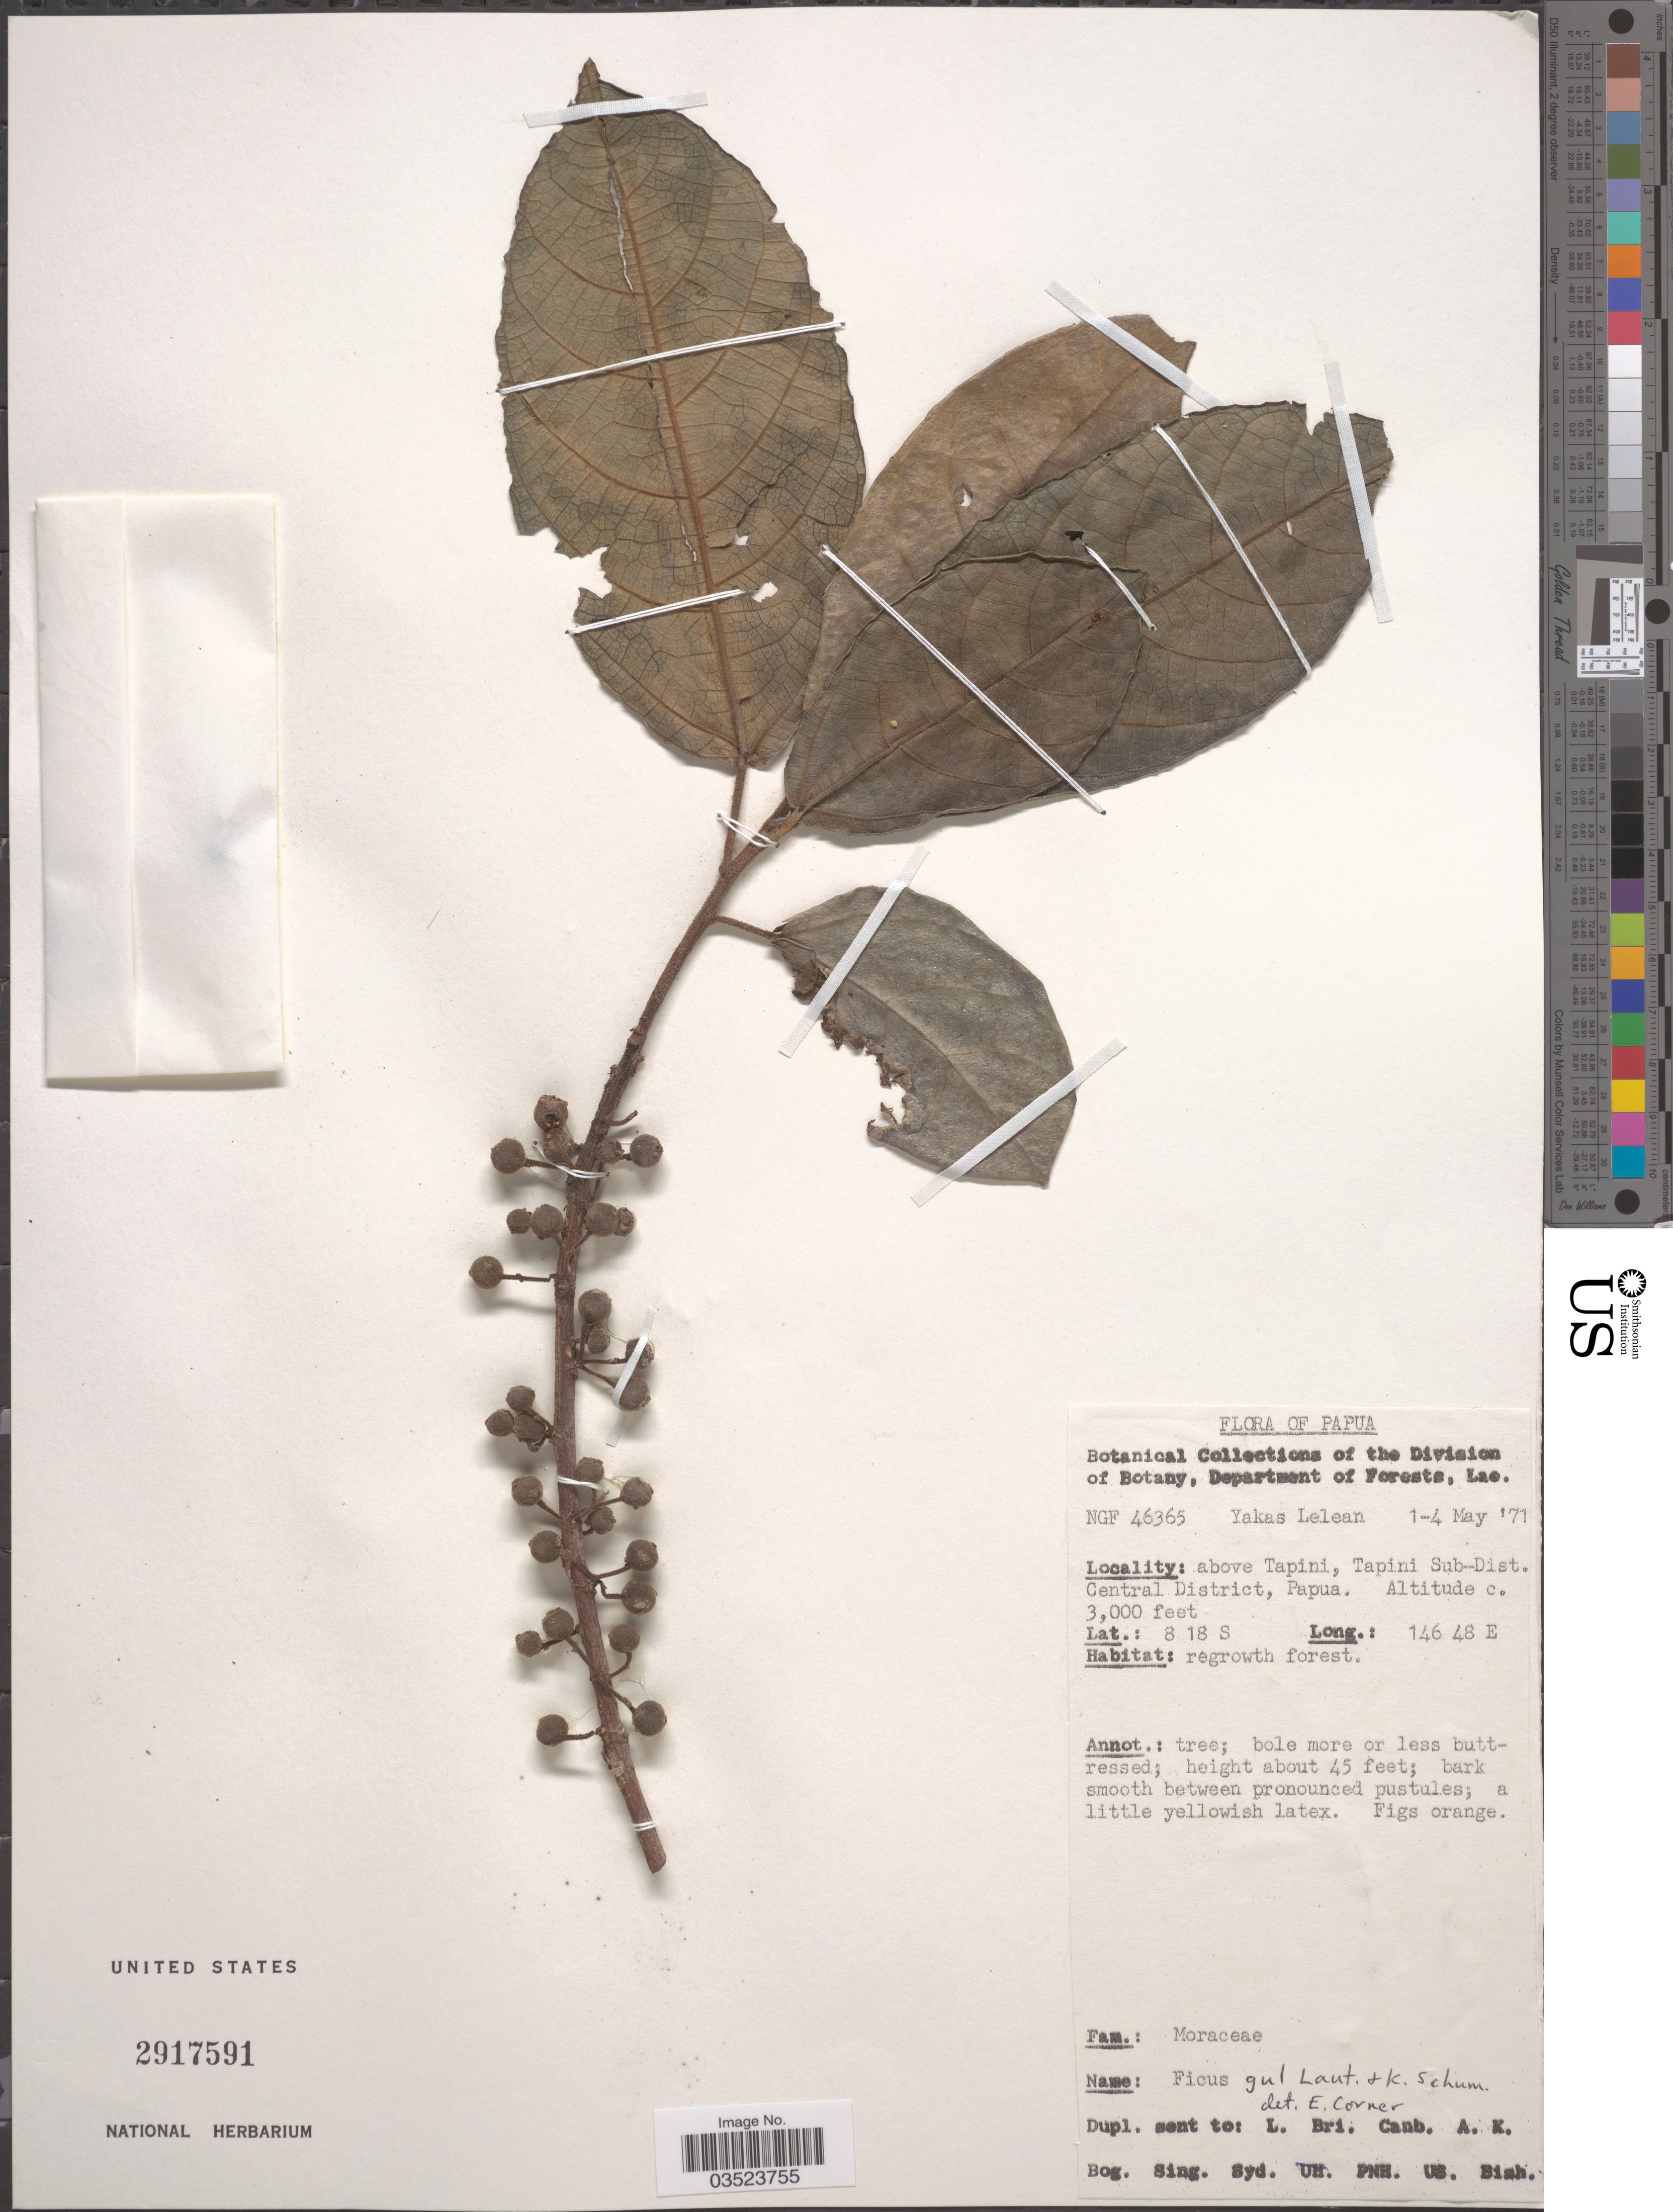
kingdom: Plantae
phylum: Tracheophyta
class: Magnoliopsida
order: Rosales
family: Moraceae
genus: Ficus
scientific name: Ficus gul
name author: Lauterb. & K. Schum.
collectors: Y. Lelean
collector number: NGF46365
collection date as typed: Transcribed d/m/y: 1/5/71 to 4/5/71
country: Papua New Guinea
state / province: Central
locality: Above Tapini, Tapini Sub-Dist. Central District, Papua.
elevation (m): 914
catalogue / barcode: US 2917591